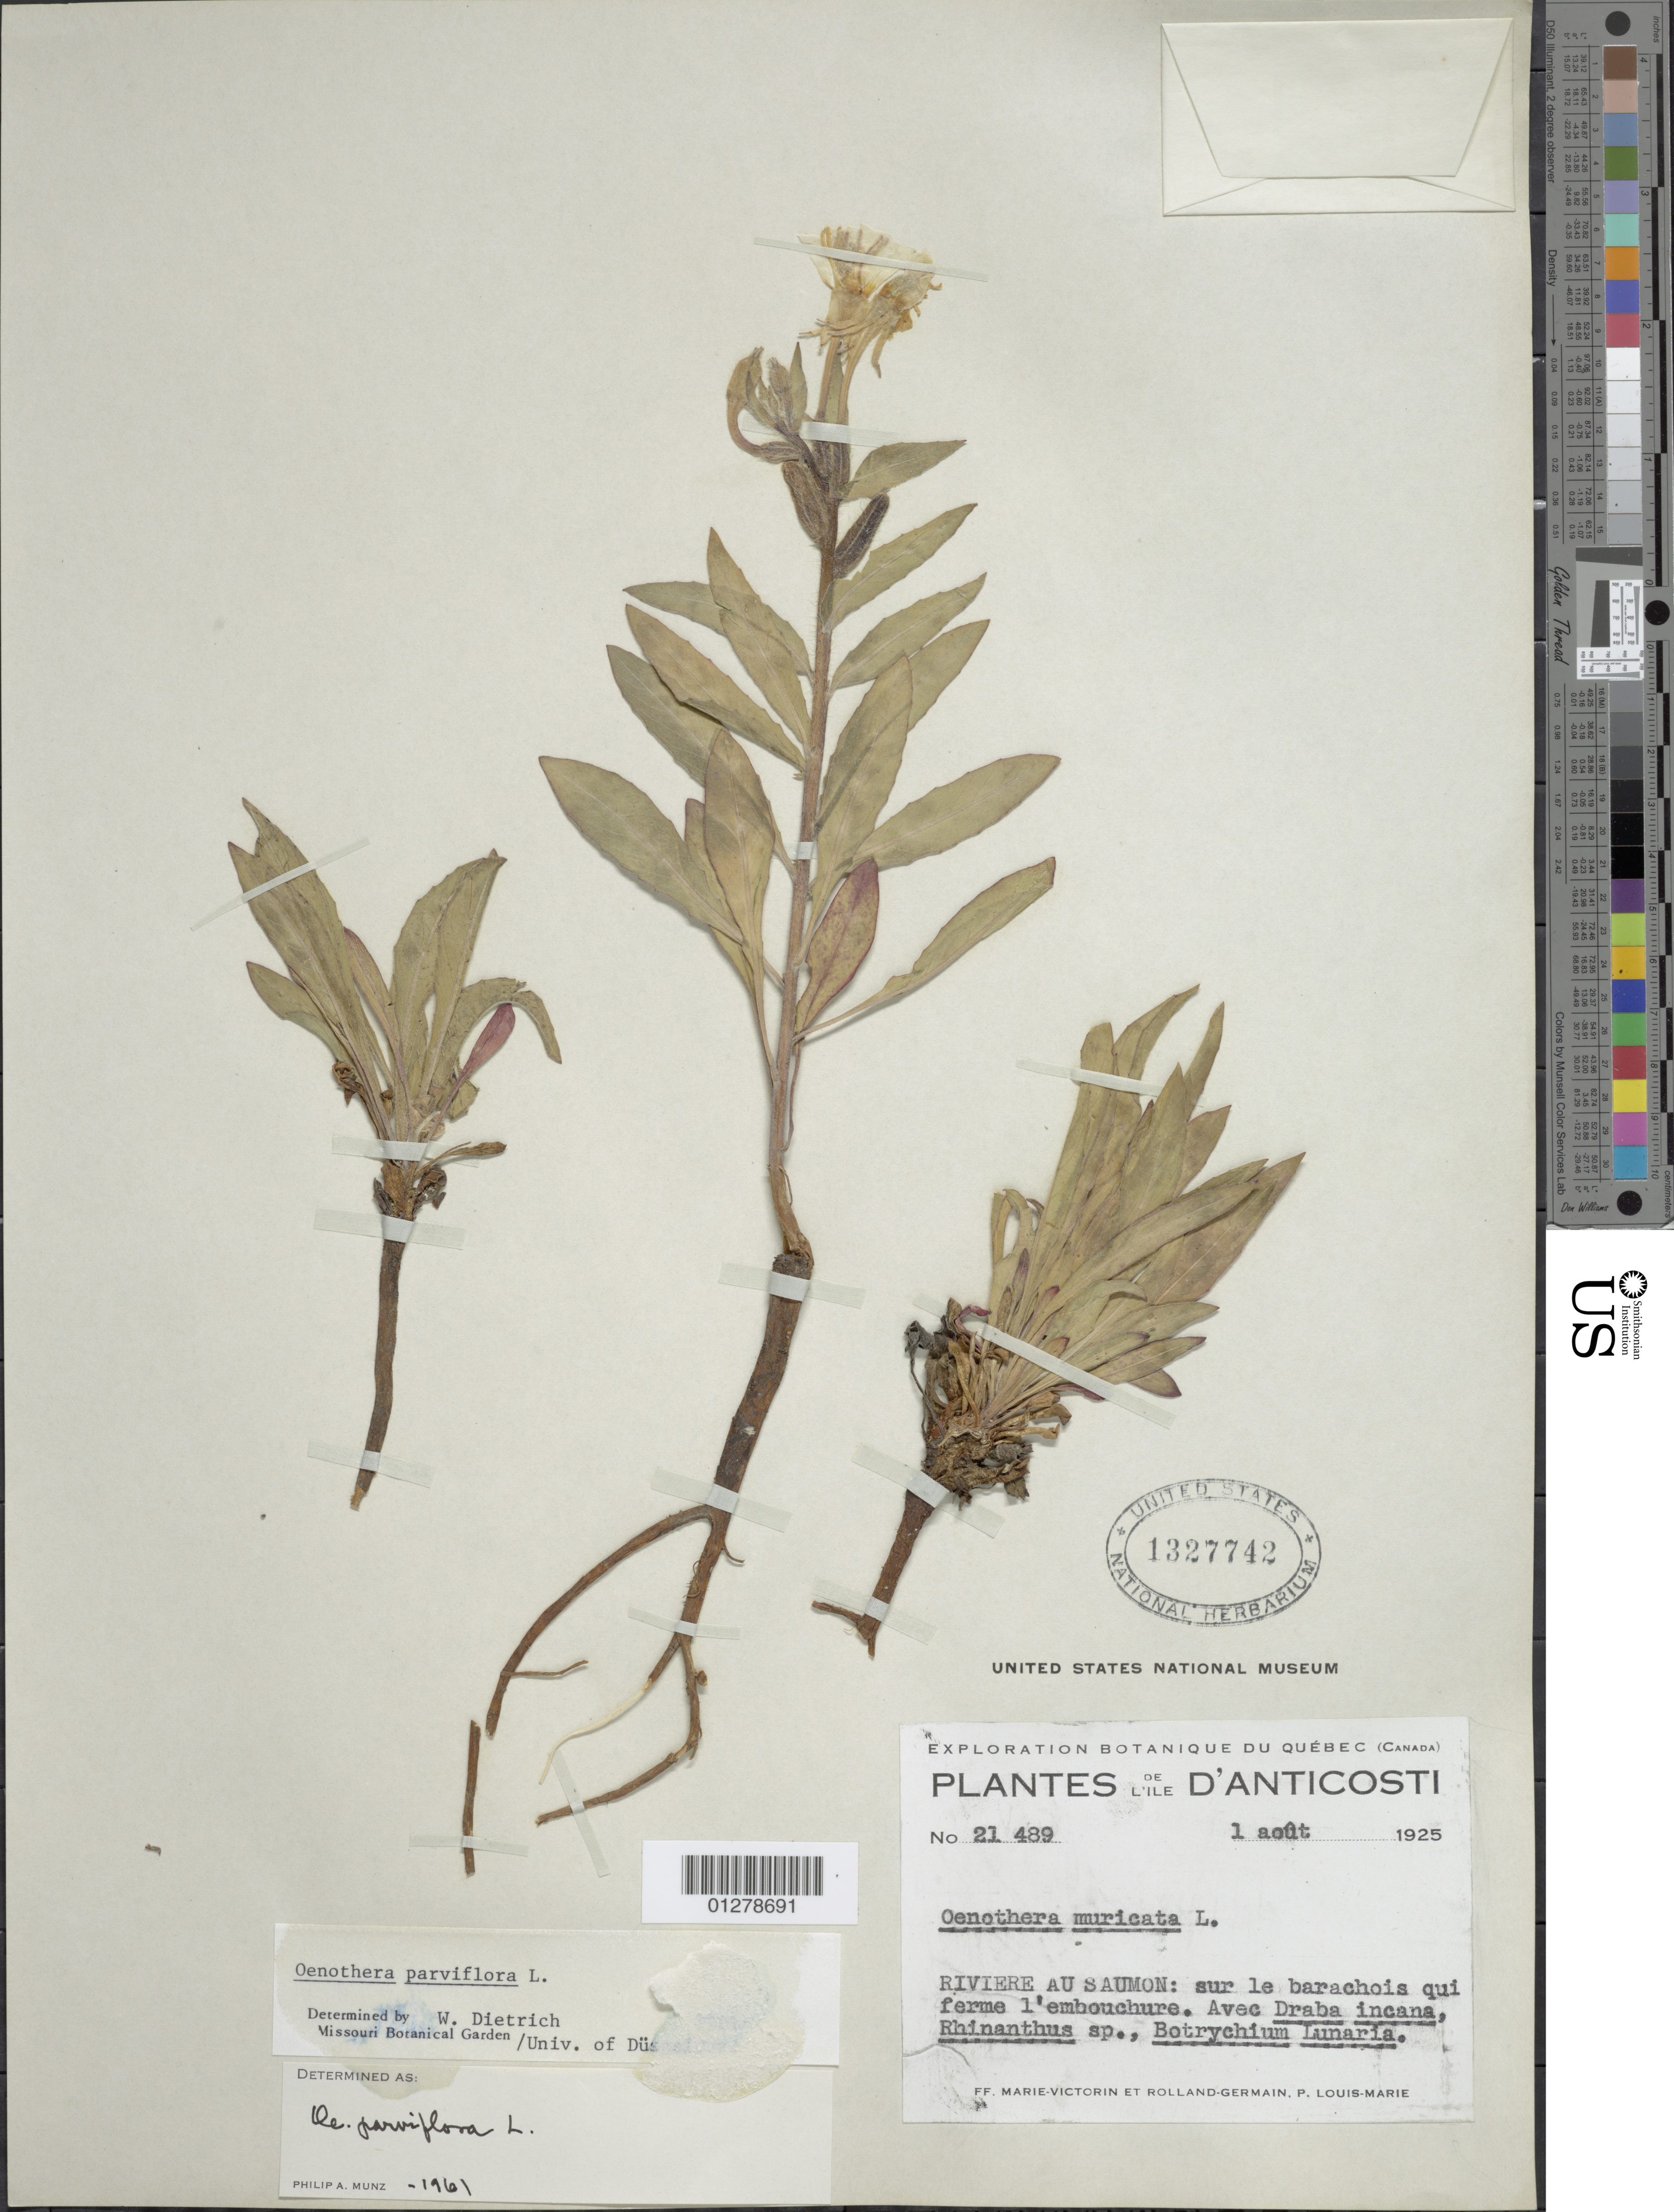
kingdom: Plantae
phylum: Tracheophyta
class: Magnoliopsida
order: Myrtales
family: Onagraceae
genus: Oenothera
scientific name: Oenothera parviflora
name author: L.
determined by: Dietrich, W.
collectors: Fr. Marie-Victorin, Rolland-Germain & L.-M. LaLonde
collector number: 21489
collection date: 1925-08-01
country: Canada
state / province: Quebec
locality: Riviere au Saumon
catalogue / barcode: US 1327742